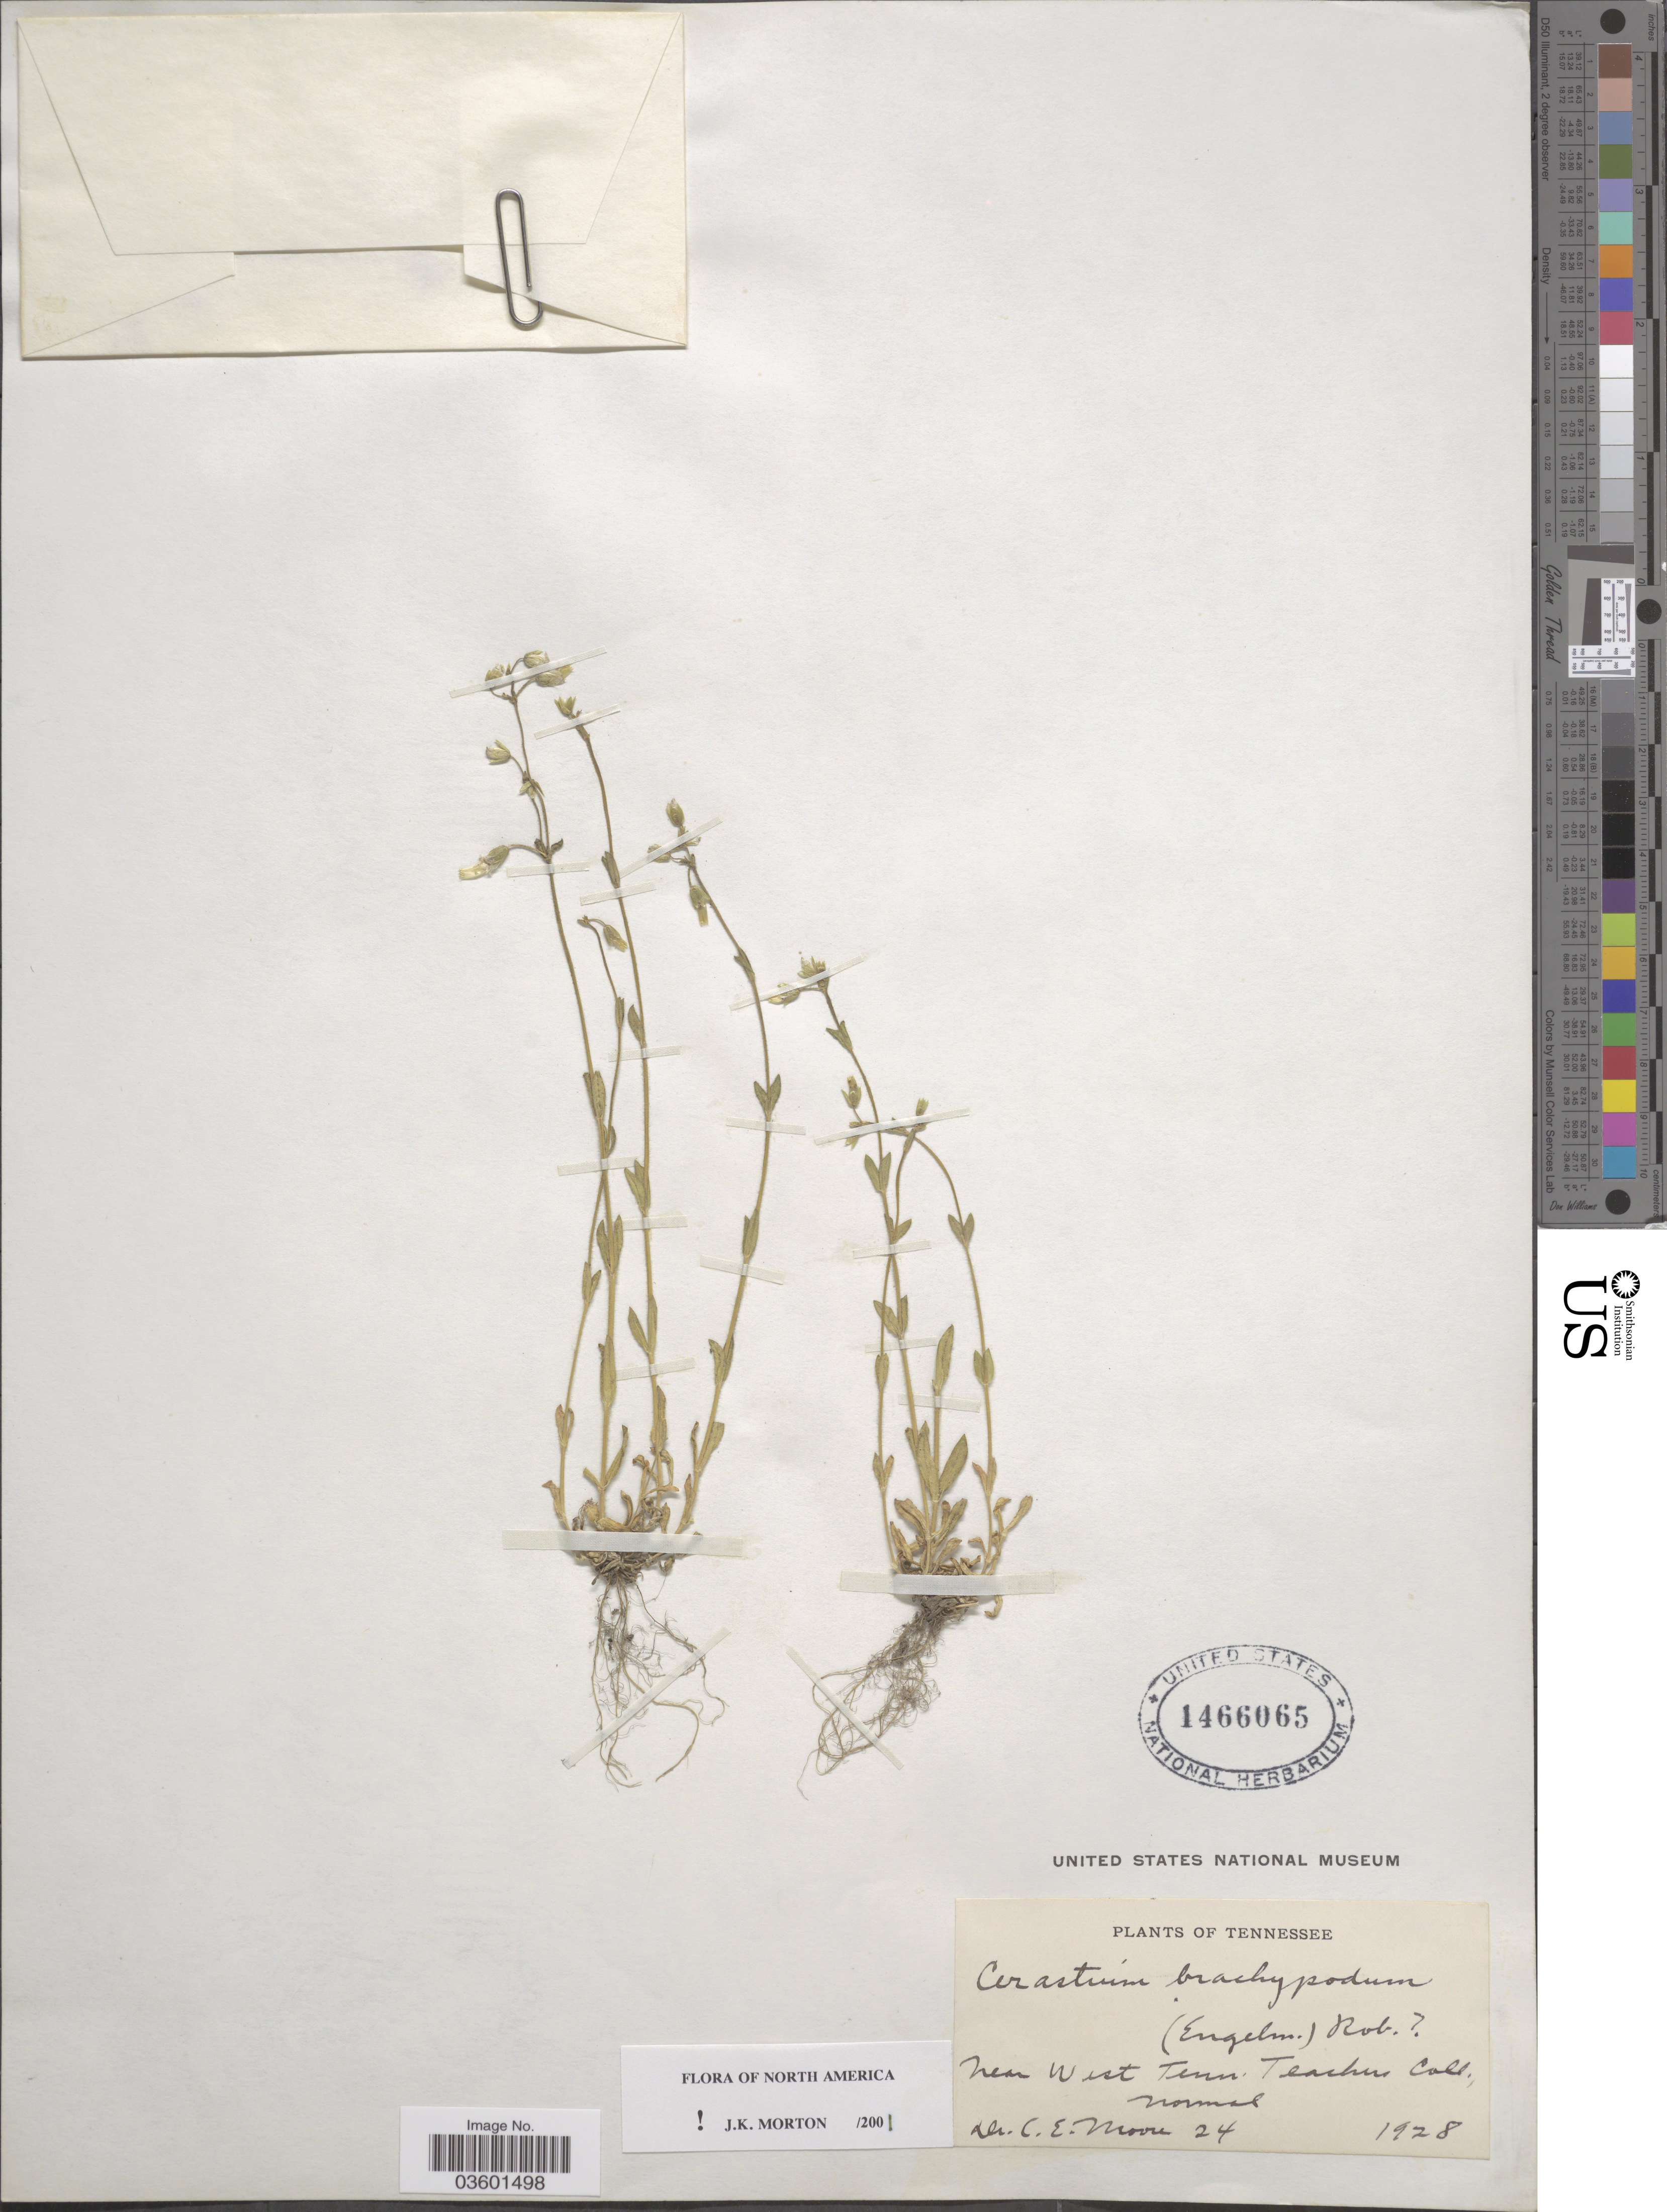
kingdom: Plantae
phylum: Tracheophyta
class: Magnoliopsida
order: Caryophyllales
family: Caryophyllaceae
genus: Cerastium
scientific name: Cerastium brachypodum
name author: (Engelm. ex A. Gray) B.L. Rob.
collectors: C. Moore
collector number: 24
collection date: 1928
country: United States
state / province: Tennessee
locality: Near West Tenn. Teachers Coll. Normal.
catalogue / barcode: US 1466065